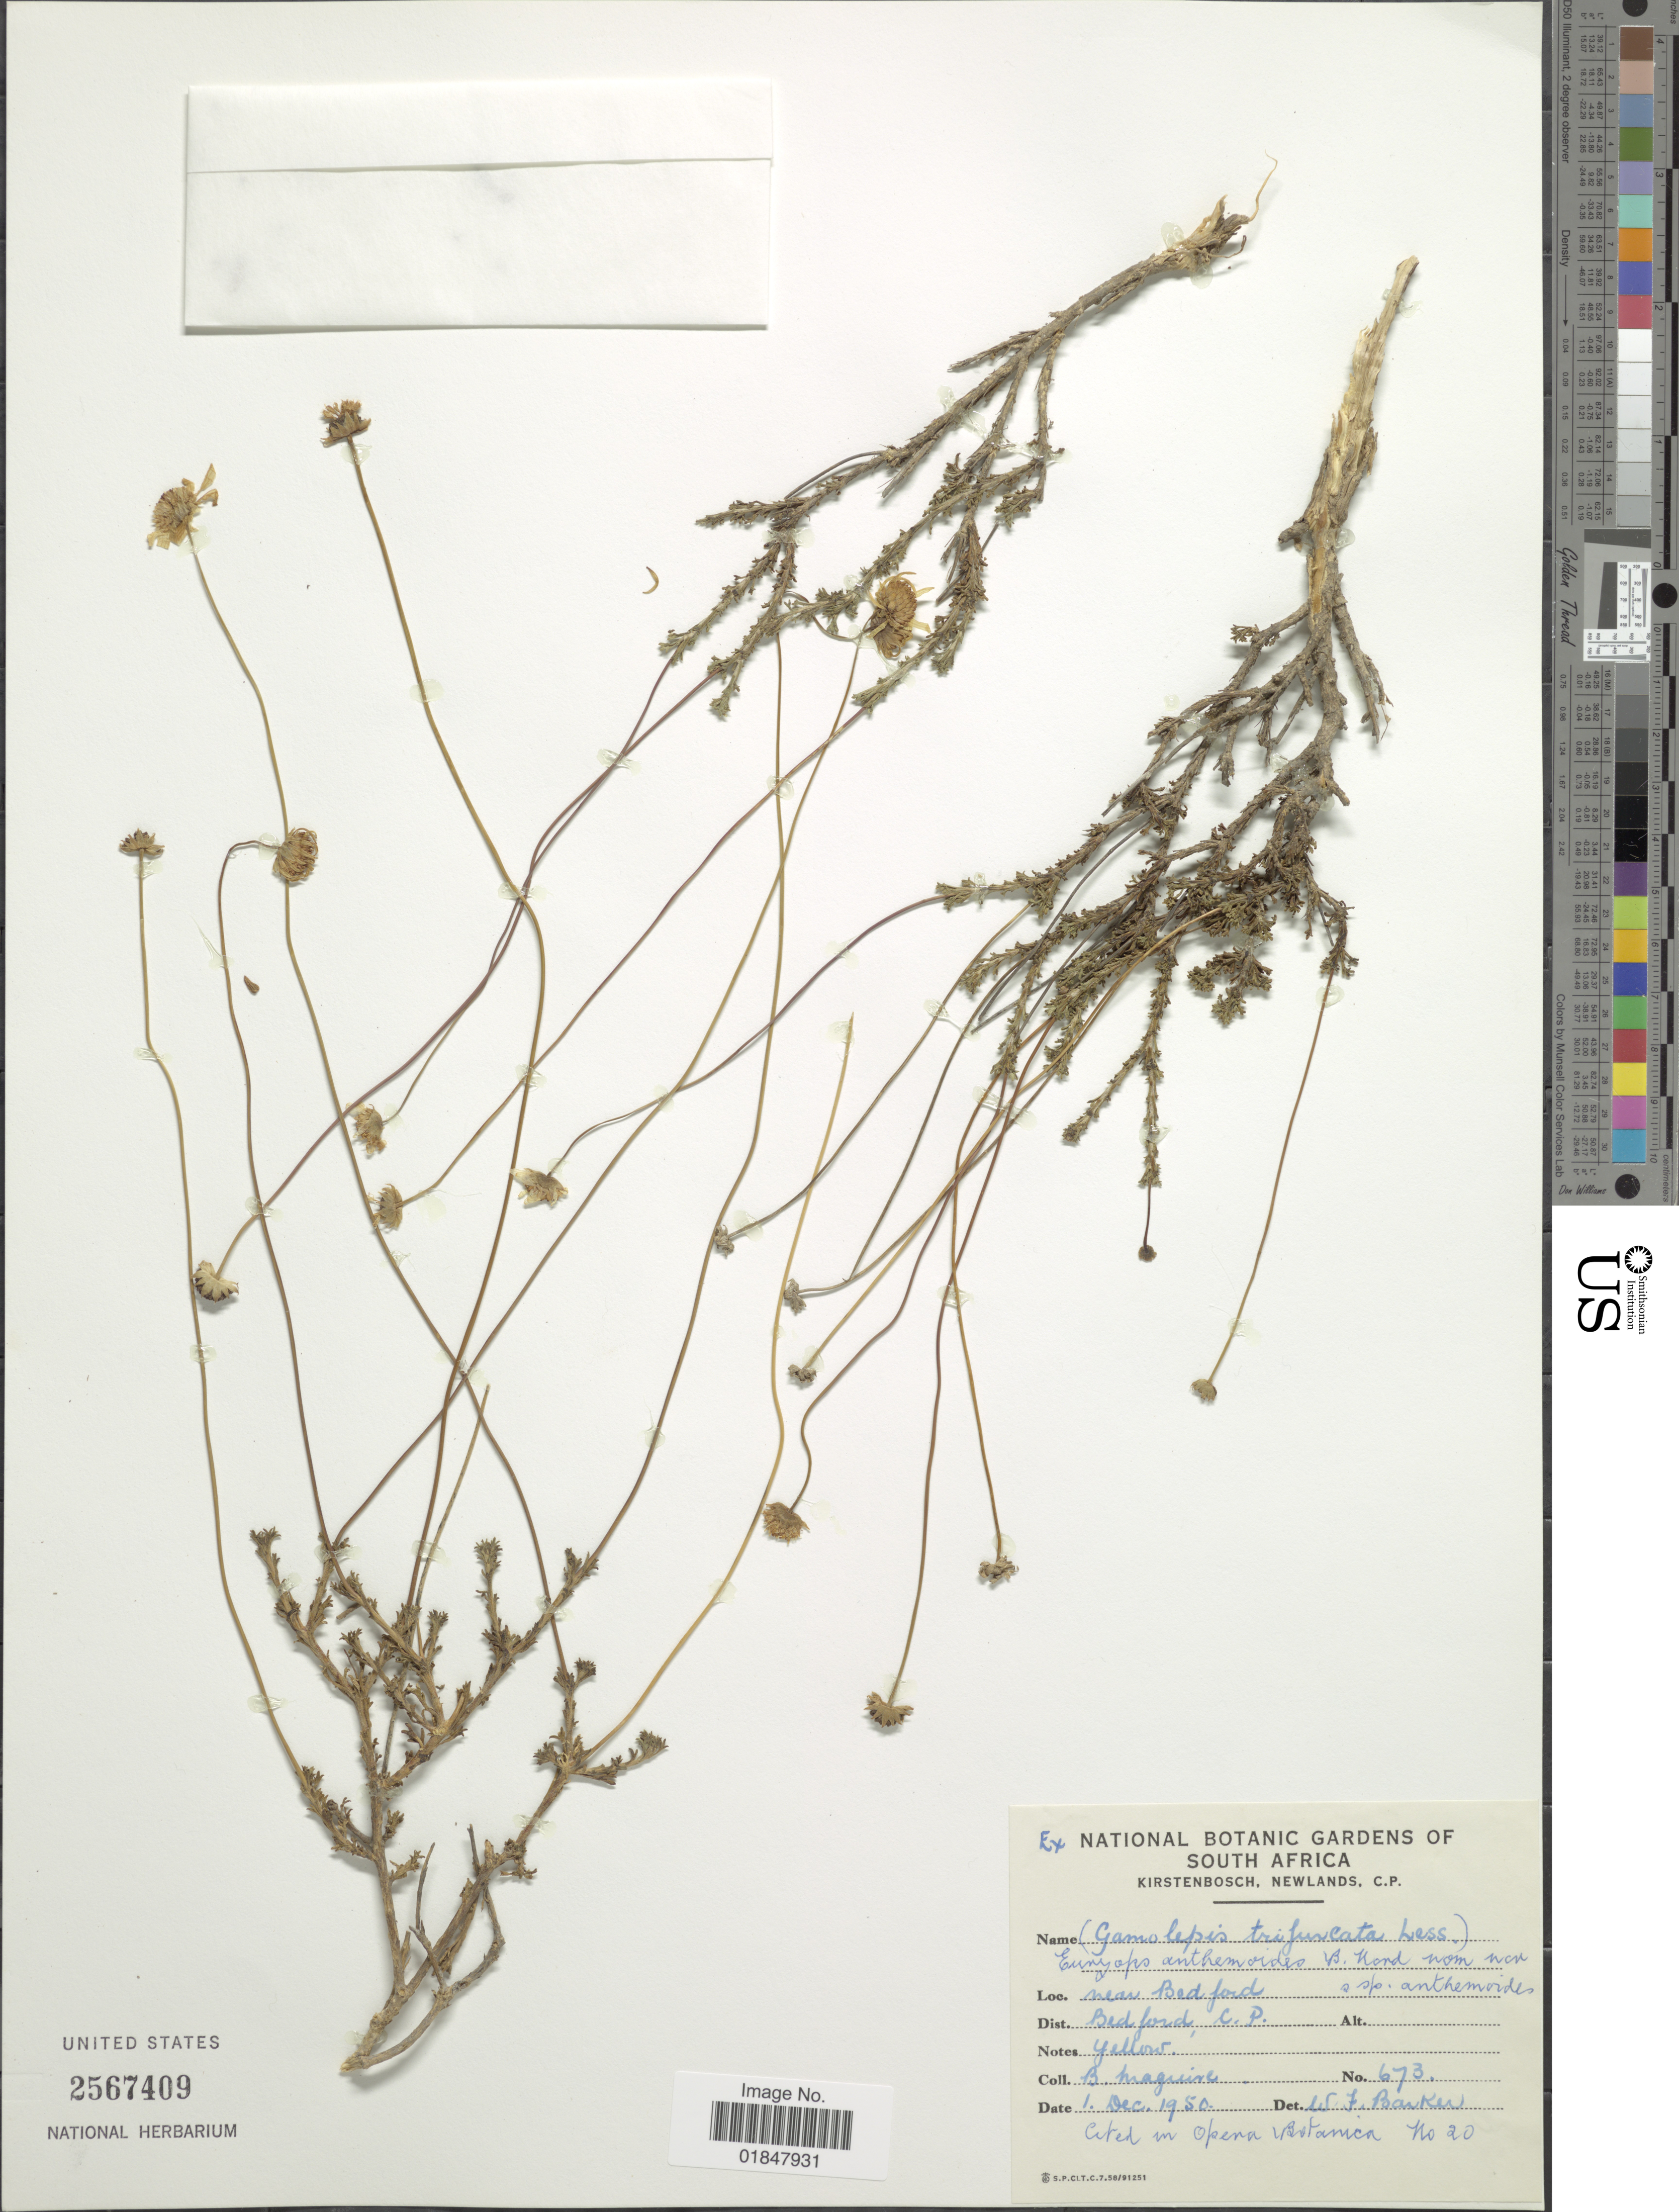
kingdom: Plantae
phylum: Tracheophyta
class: Magnoliopsida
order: Asterales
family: Asteraceae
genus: Euryops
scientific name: Euryops anthemoides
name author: B. Nord.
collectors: B. Maguire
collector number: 673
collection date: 1950-12-01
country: South Africa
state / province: Eastern Cape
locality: Near Bedford, Bedford, C.P.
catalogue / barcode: US 2567409